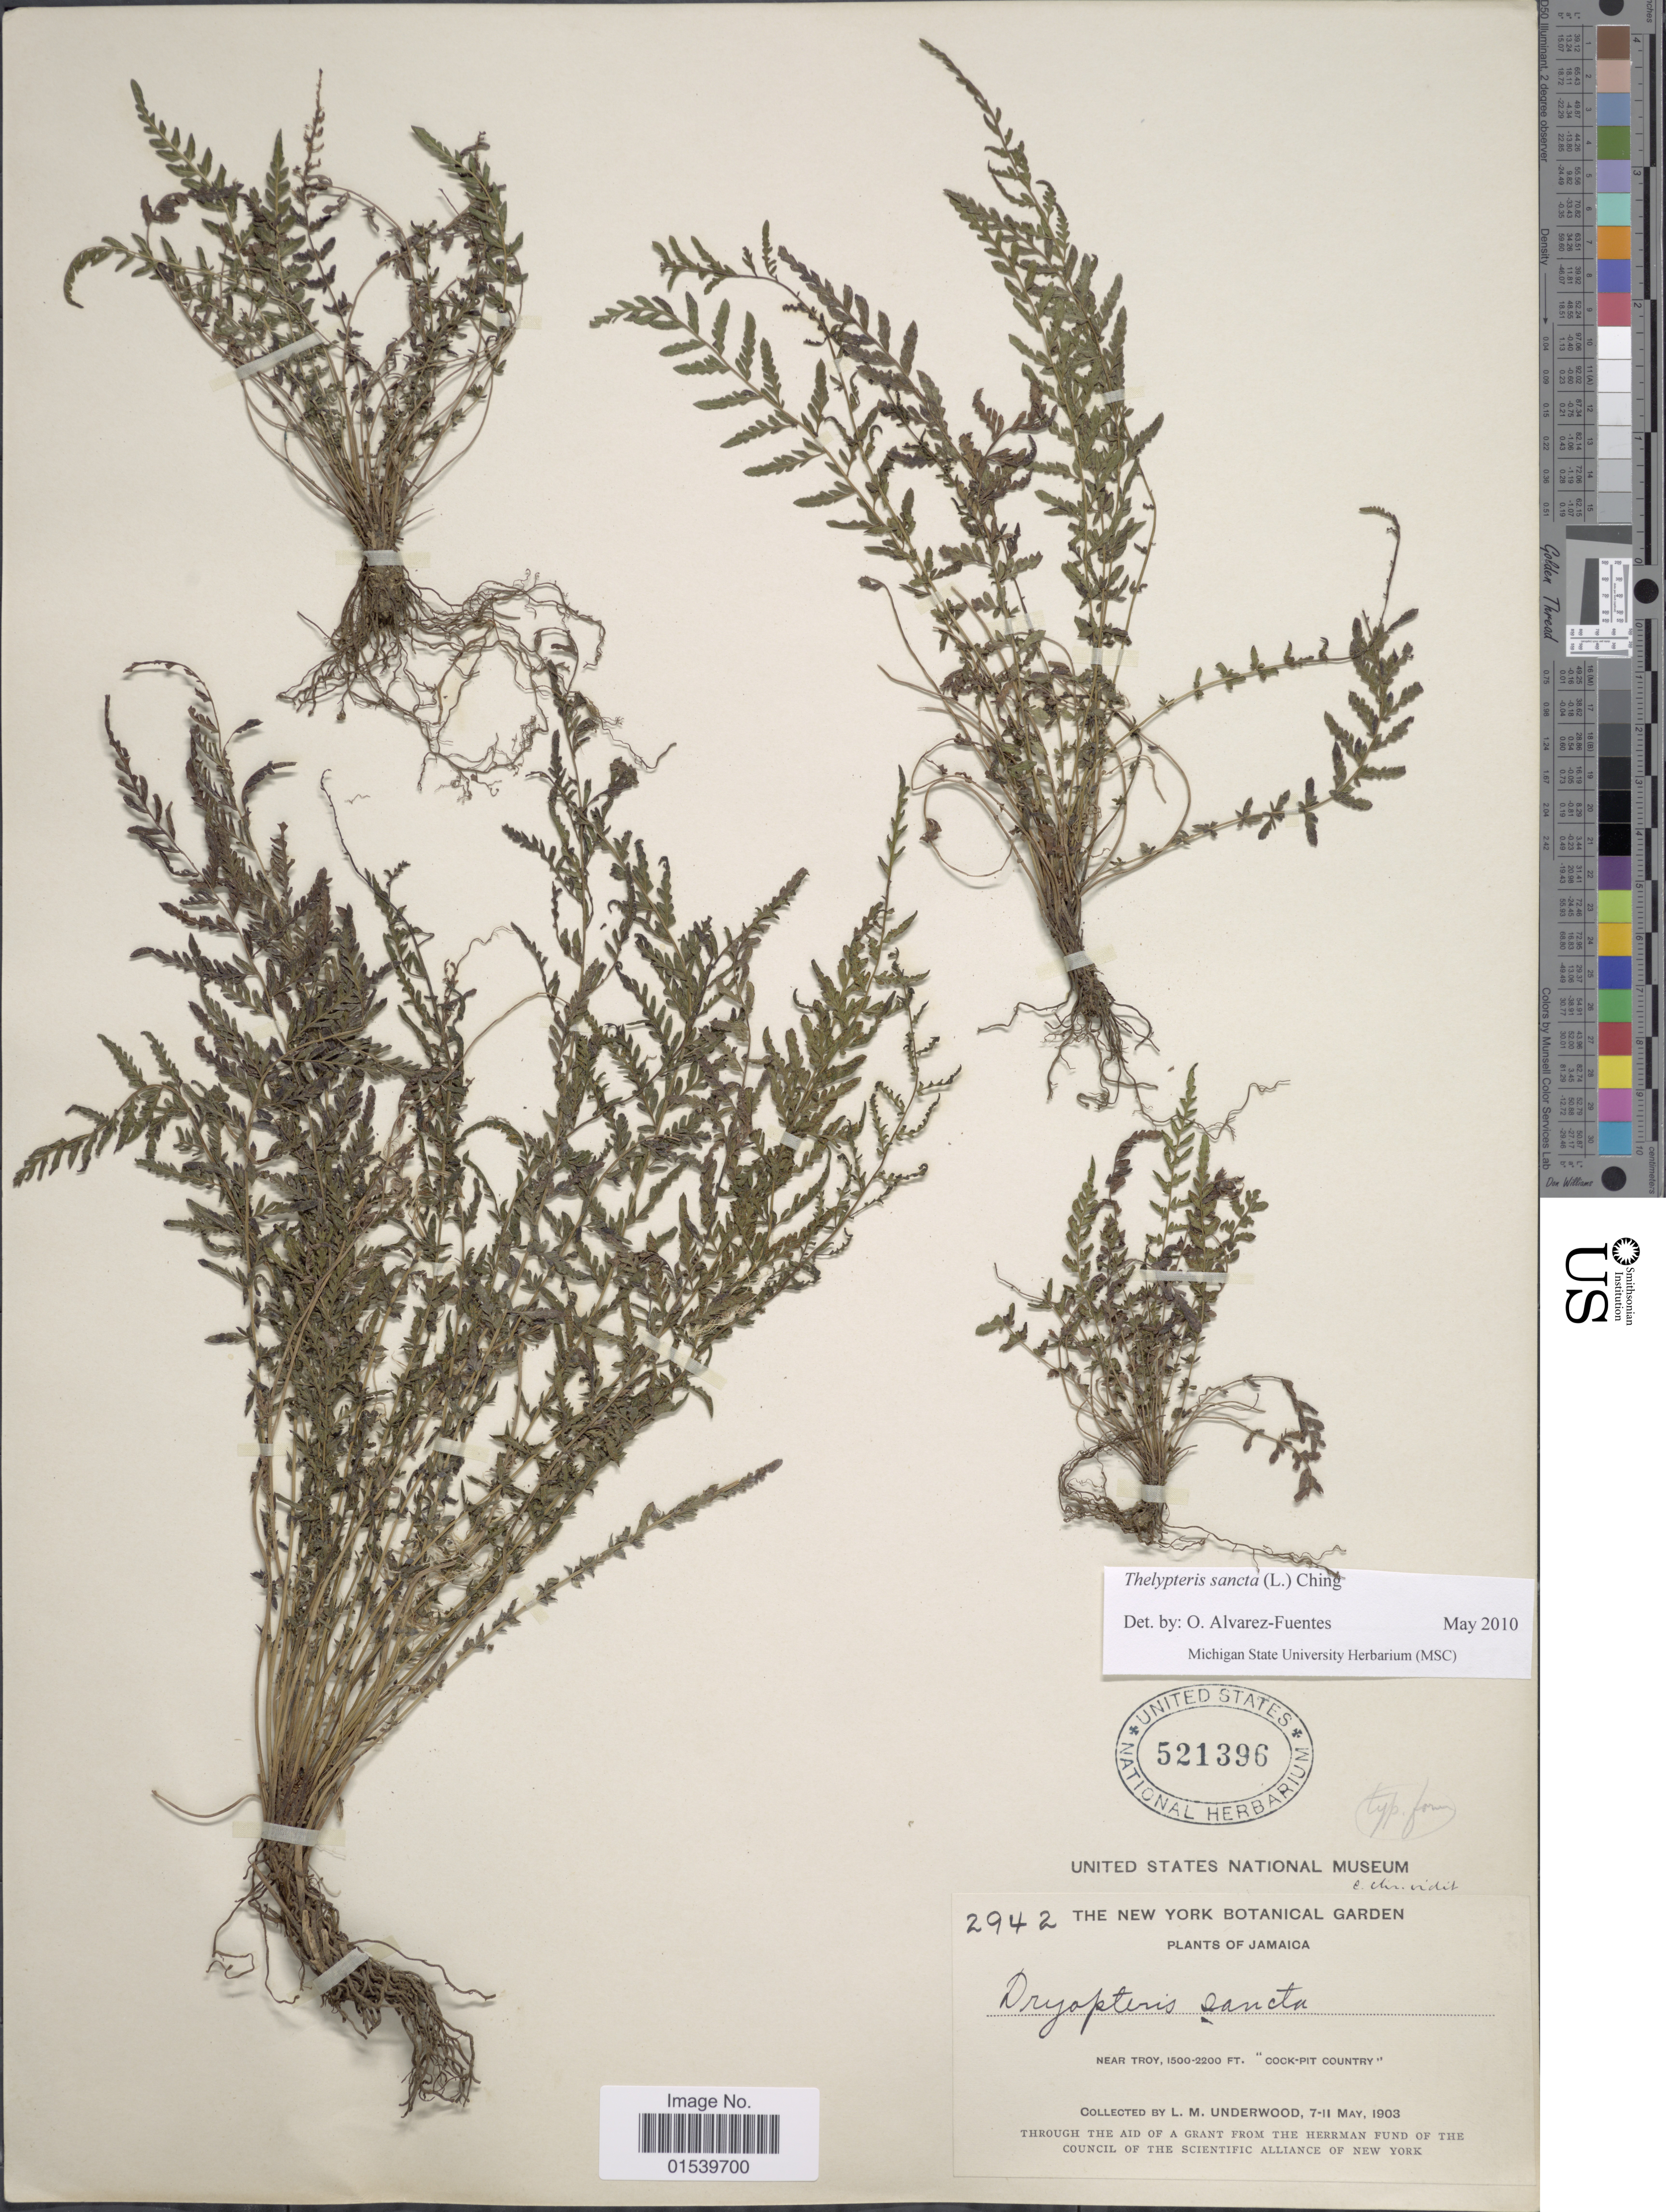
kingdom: Plantae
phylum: Tracheophyta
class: Polypodiopsida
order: Polypodiales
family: Thelypteridaceae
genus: Amauropelta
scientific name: Amauropelta sancta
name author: (L.) Pic. Serm.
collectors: L. M. Underwood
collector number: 2942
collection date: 1903-05-07/1903-05-11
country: Jamaica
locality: Near Troy 'Cock-Pit Country'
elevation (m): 457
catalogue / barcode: US 521396